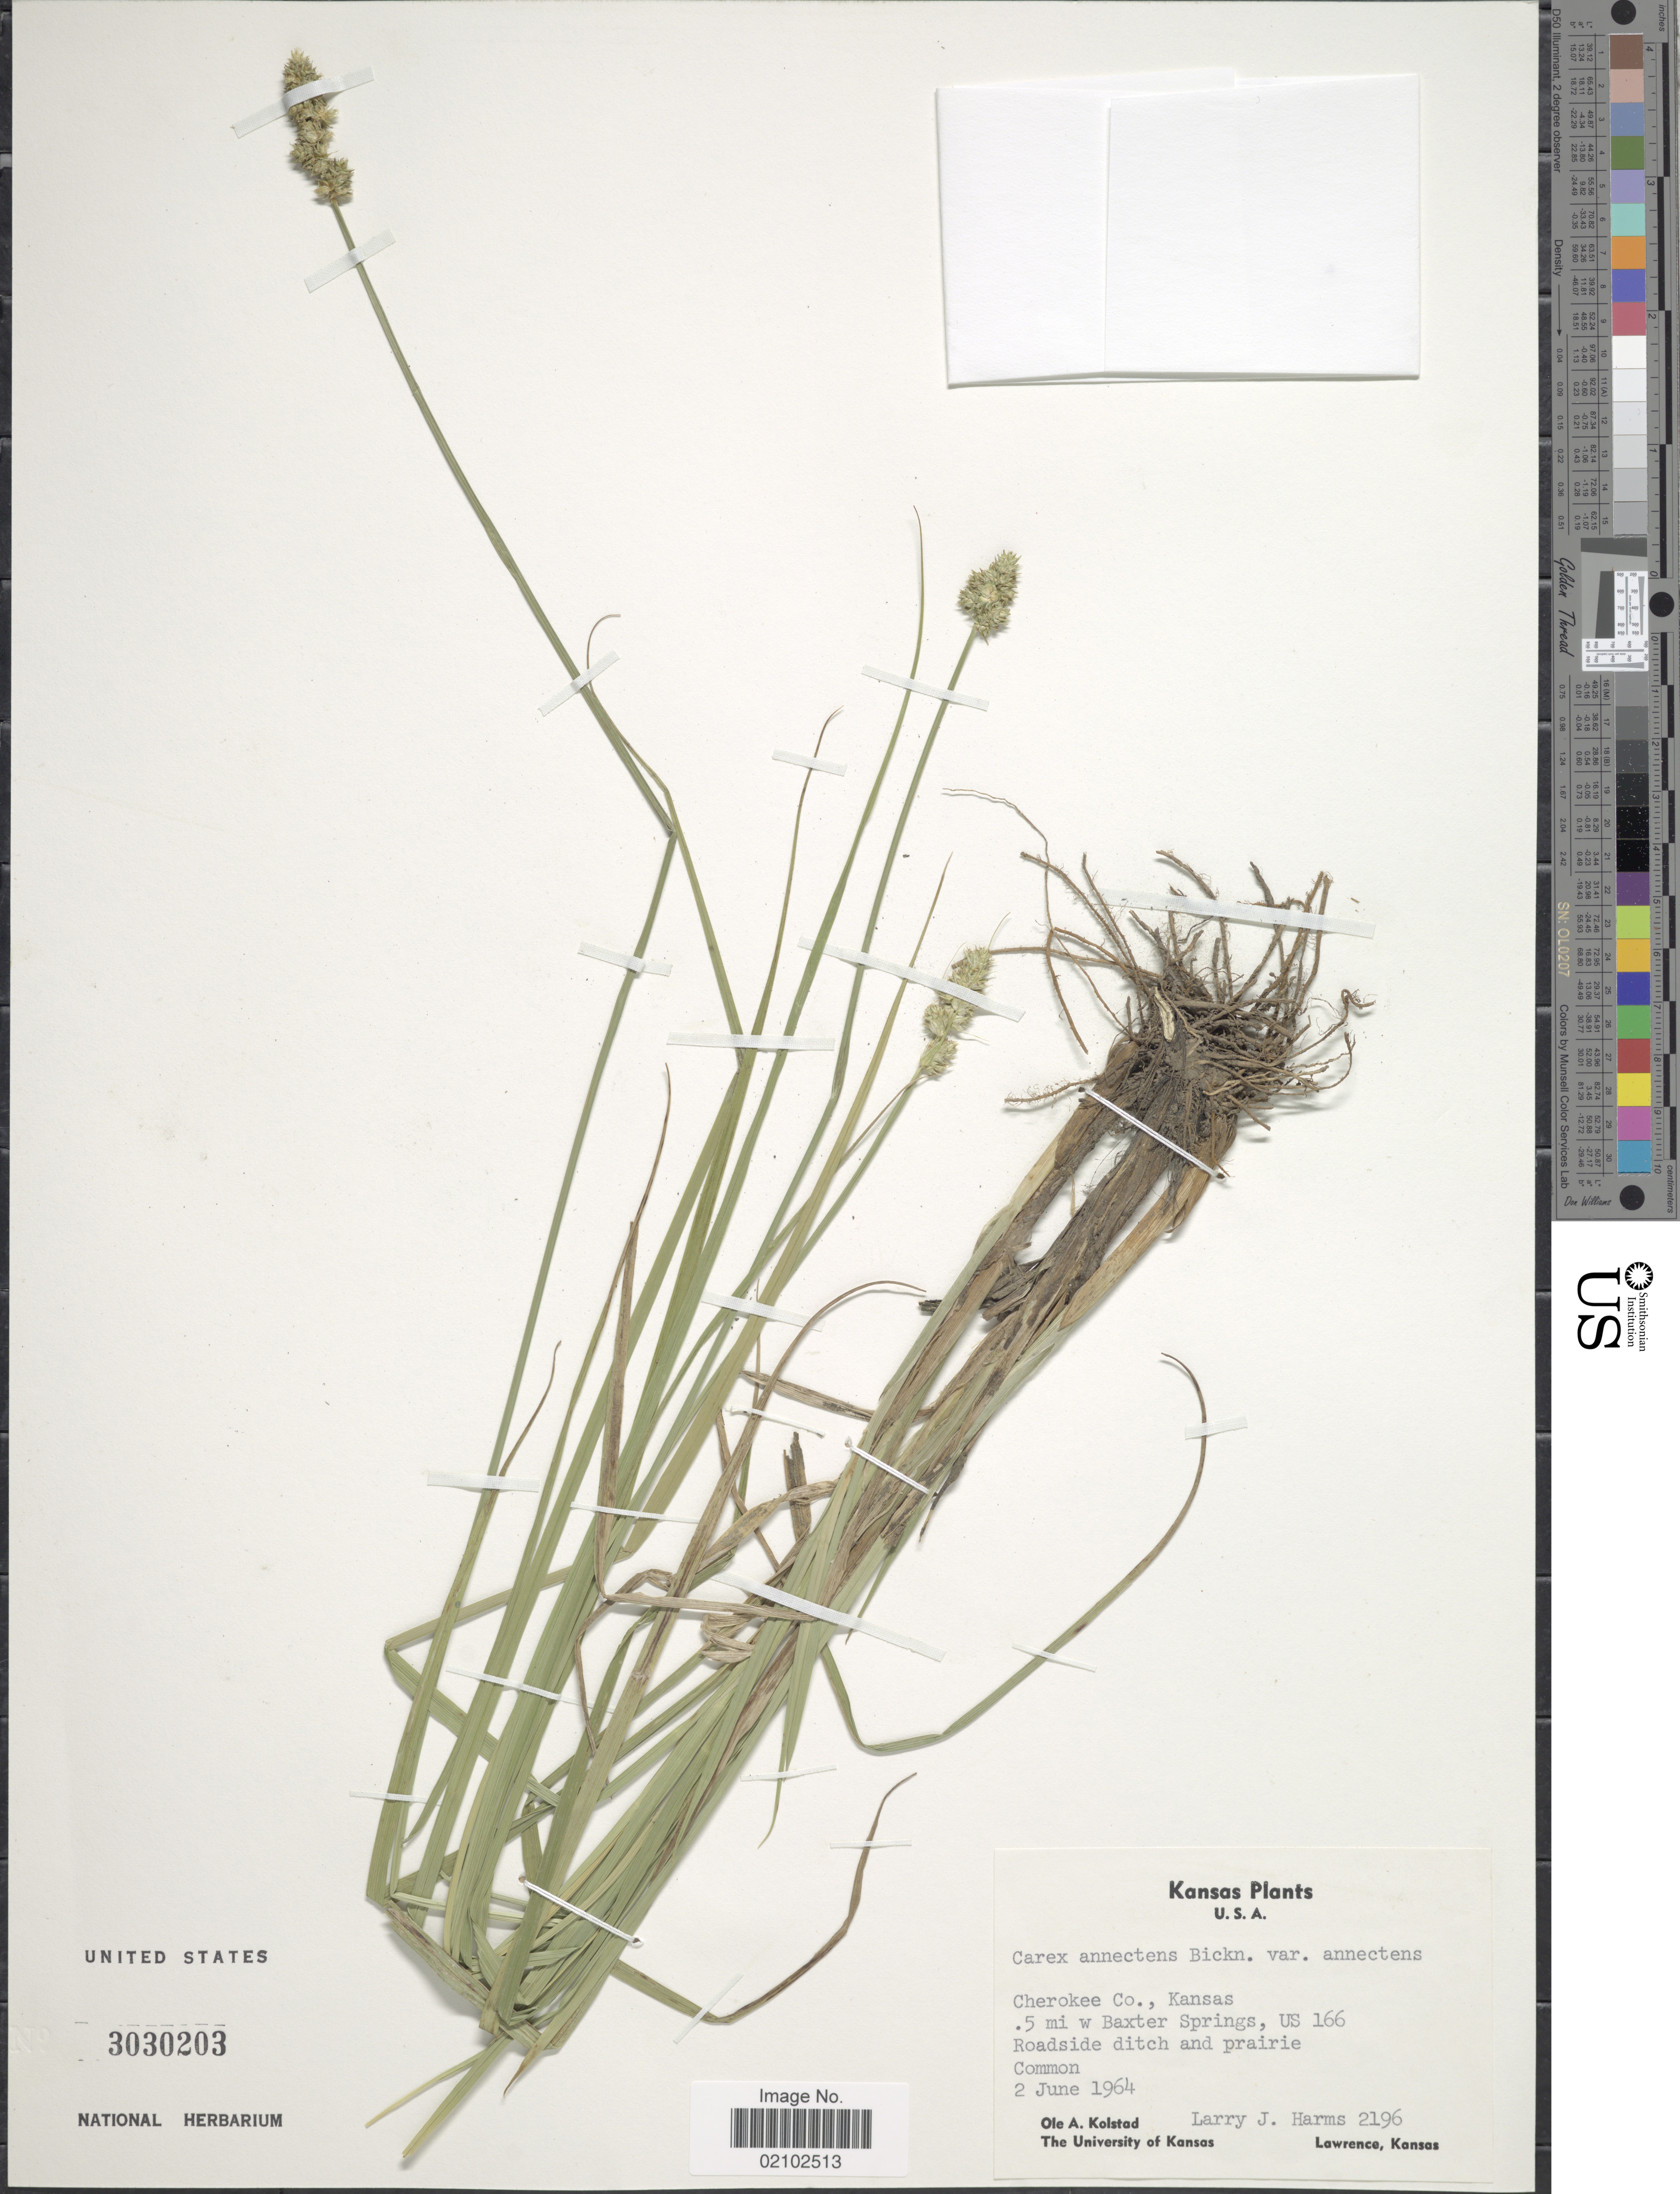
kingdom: Plantae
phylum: Tracheophyta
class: Liliopsida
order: Poales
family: Cyperaceae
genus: Carex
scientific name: Carex annectens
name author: (E.P. Bicknell) E.P. Bicknell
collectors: L. Harms & O. Kolstad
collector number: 2196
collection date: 1964-06-02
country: United States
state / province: Kansas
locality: Cherokee Co., 5 mi w baxter Springs, US 166, Roadside ditch and prairie, Common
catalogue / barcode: US 3030203